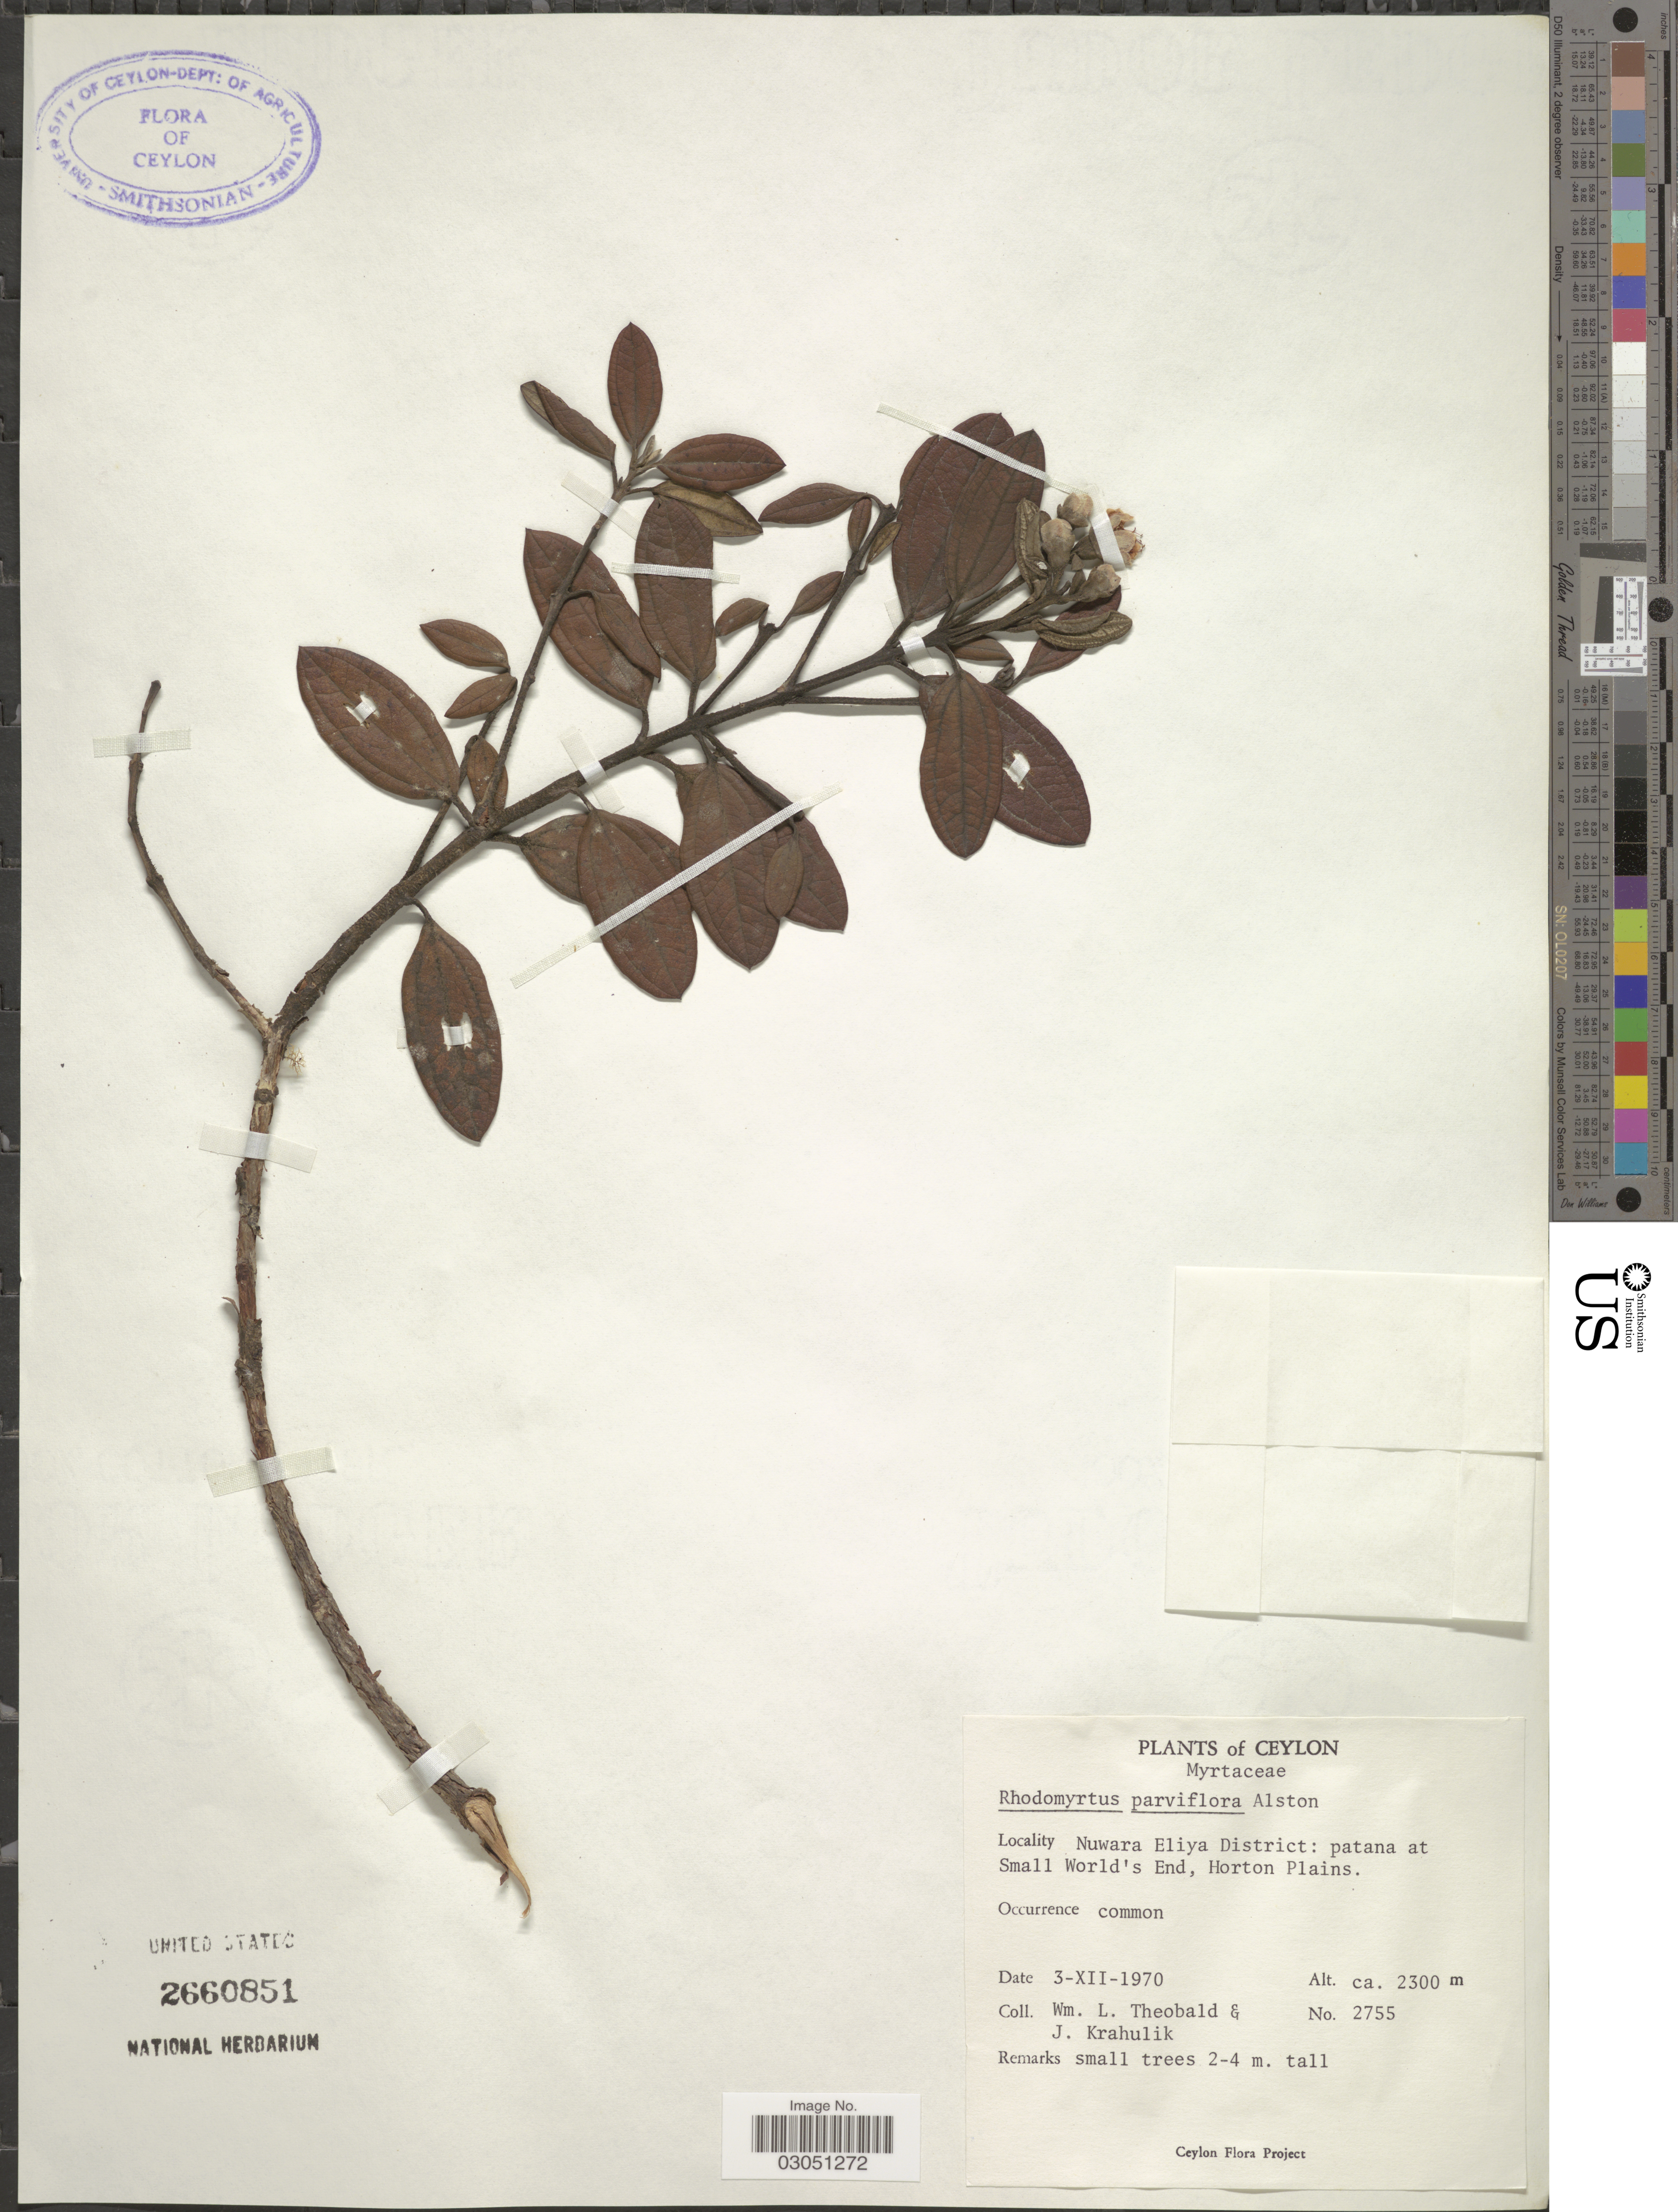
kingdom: Plantae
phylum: Tracheophyta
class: Magnoliopsida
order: Myrtales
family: Myrtaceae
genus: Rhodomyrtus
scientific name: Rhodomyrtus parviflora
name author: Alston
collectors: W. L. Theobald & J. Krahulik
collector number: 2755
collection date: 1970-12-03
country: Sri Lanka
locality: Ceylon, Nuwara Eliya District: patana at Small World's End, Horton Plains.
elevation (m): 2300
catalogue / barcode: US 2660851